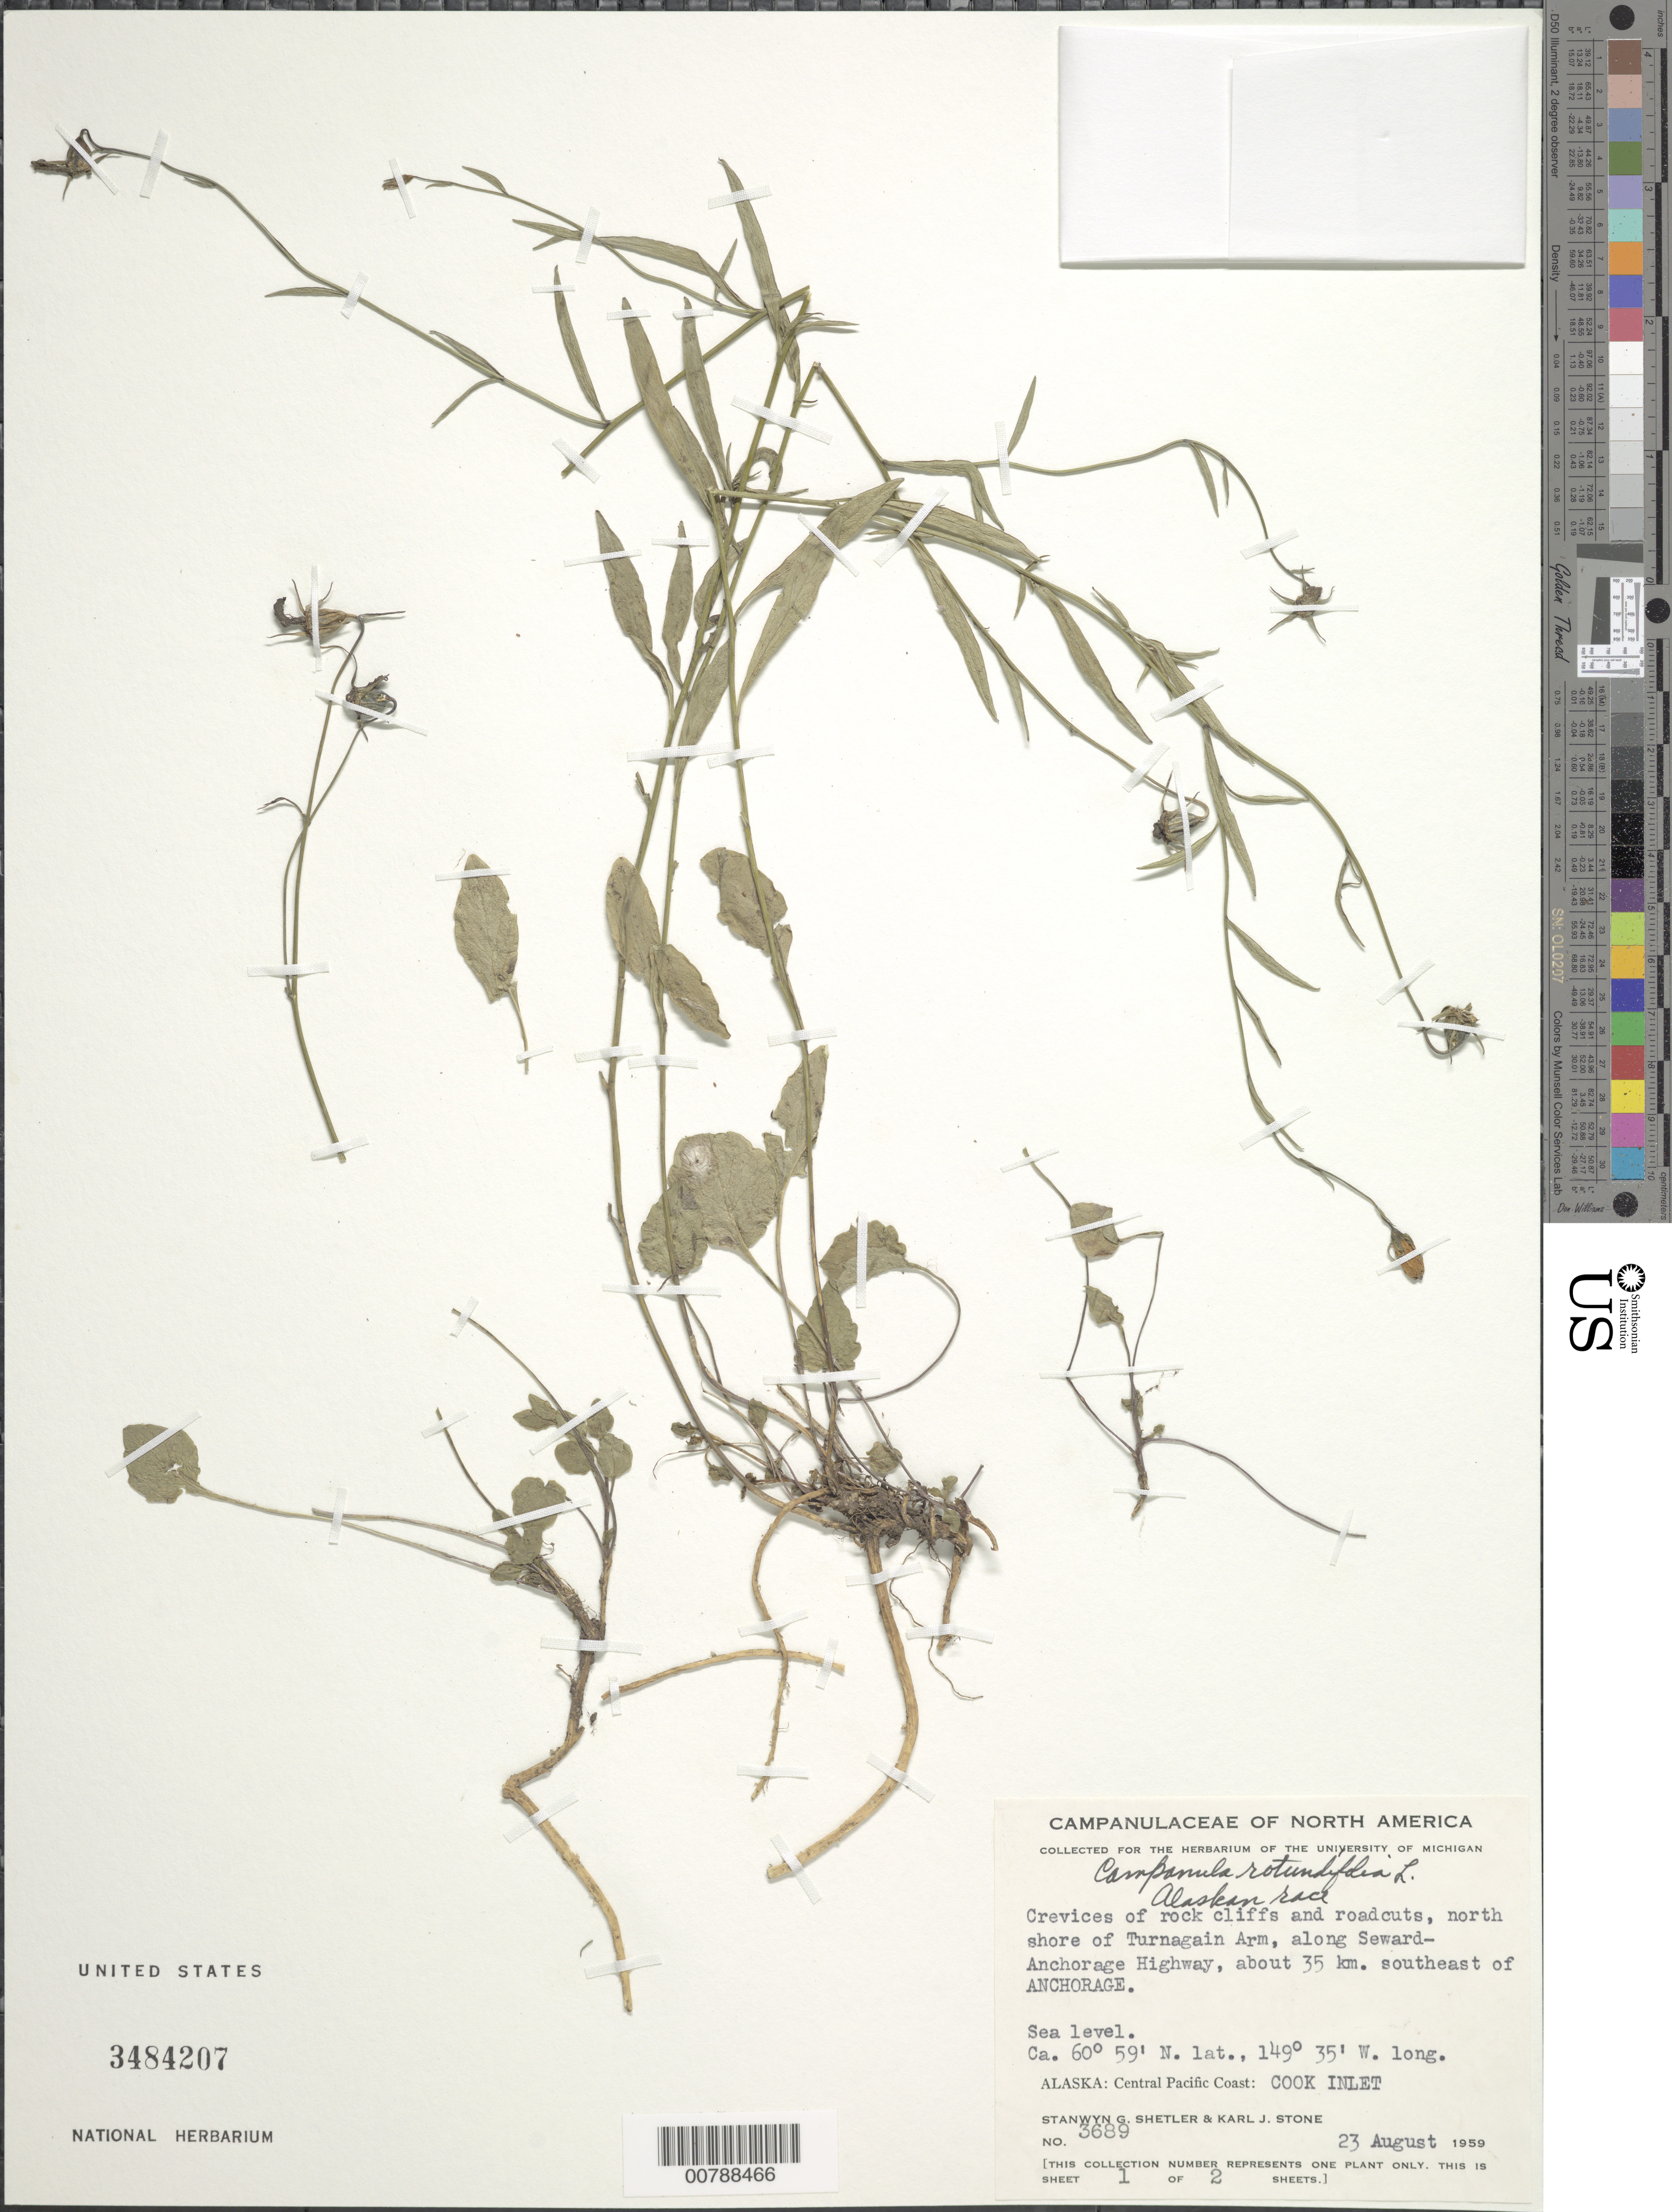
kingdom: Plantae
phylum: Tracheophyta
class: Magnoliopsida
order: Asterales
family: Campanulaceae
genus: Campanula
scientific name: Campanula rotundifolia L. Alaskan race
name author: L.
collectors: S. Shetler & K. J. Stone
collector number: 3689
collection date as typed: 23 August 1959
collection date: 1959-08-23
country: United States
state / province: Alaska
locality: Cook Inlet. North shore of Turnagain Arm, along Seward-Anchorage Highway, about 35 km. southeast of Anchorage.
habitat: Crevice of rocky cliffs and roadcuts.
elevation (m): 0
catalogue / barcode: US 3484207